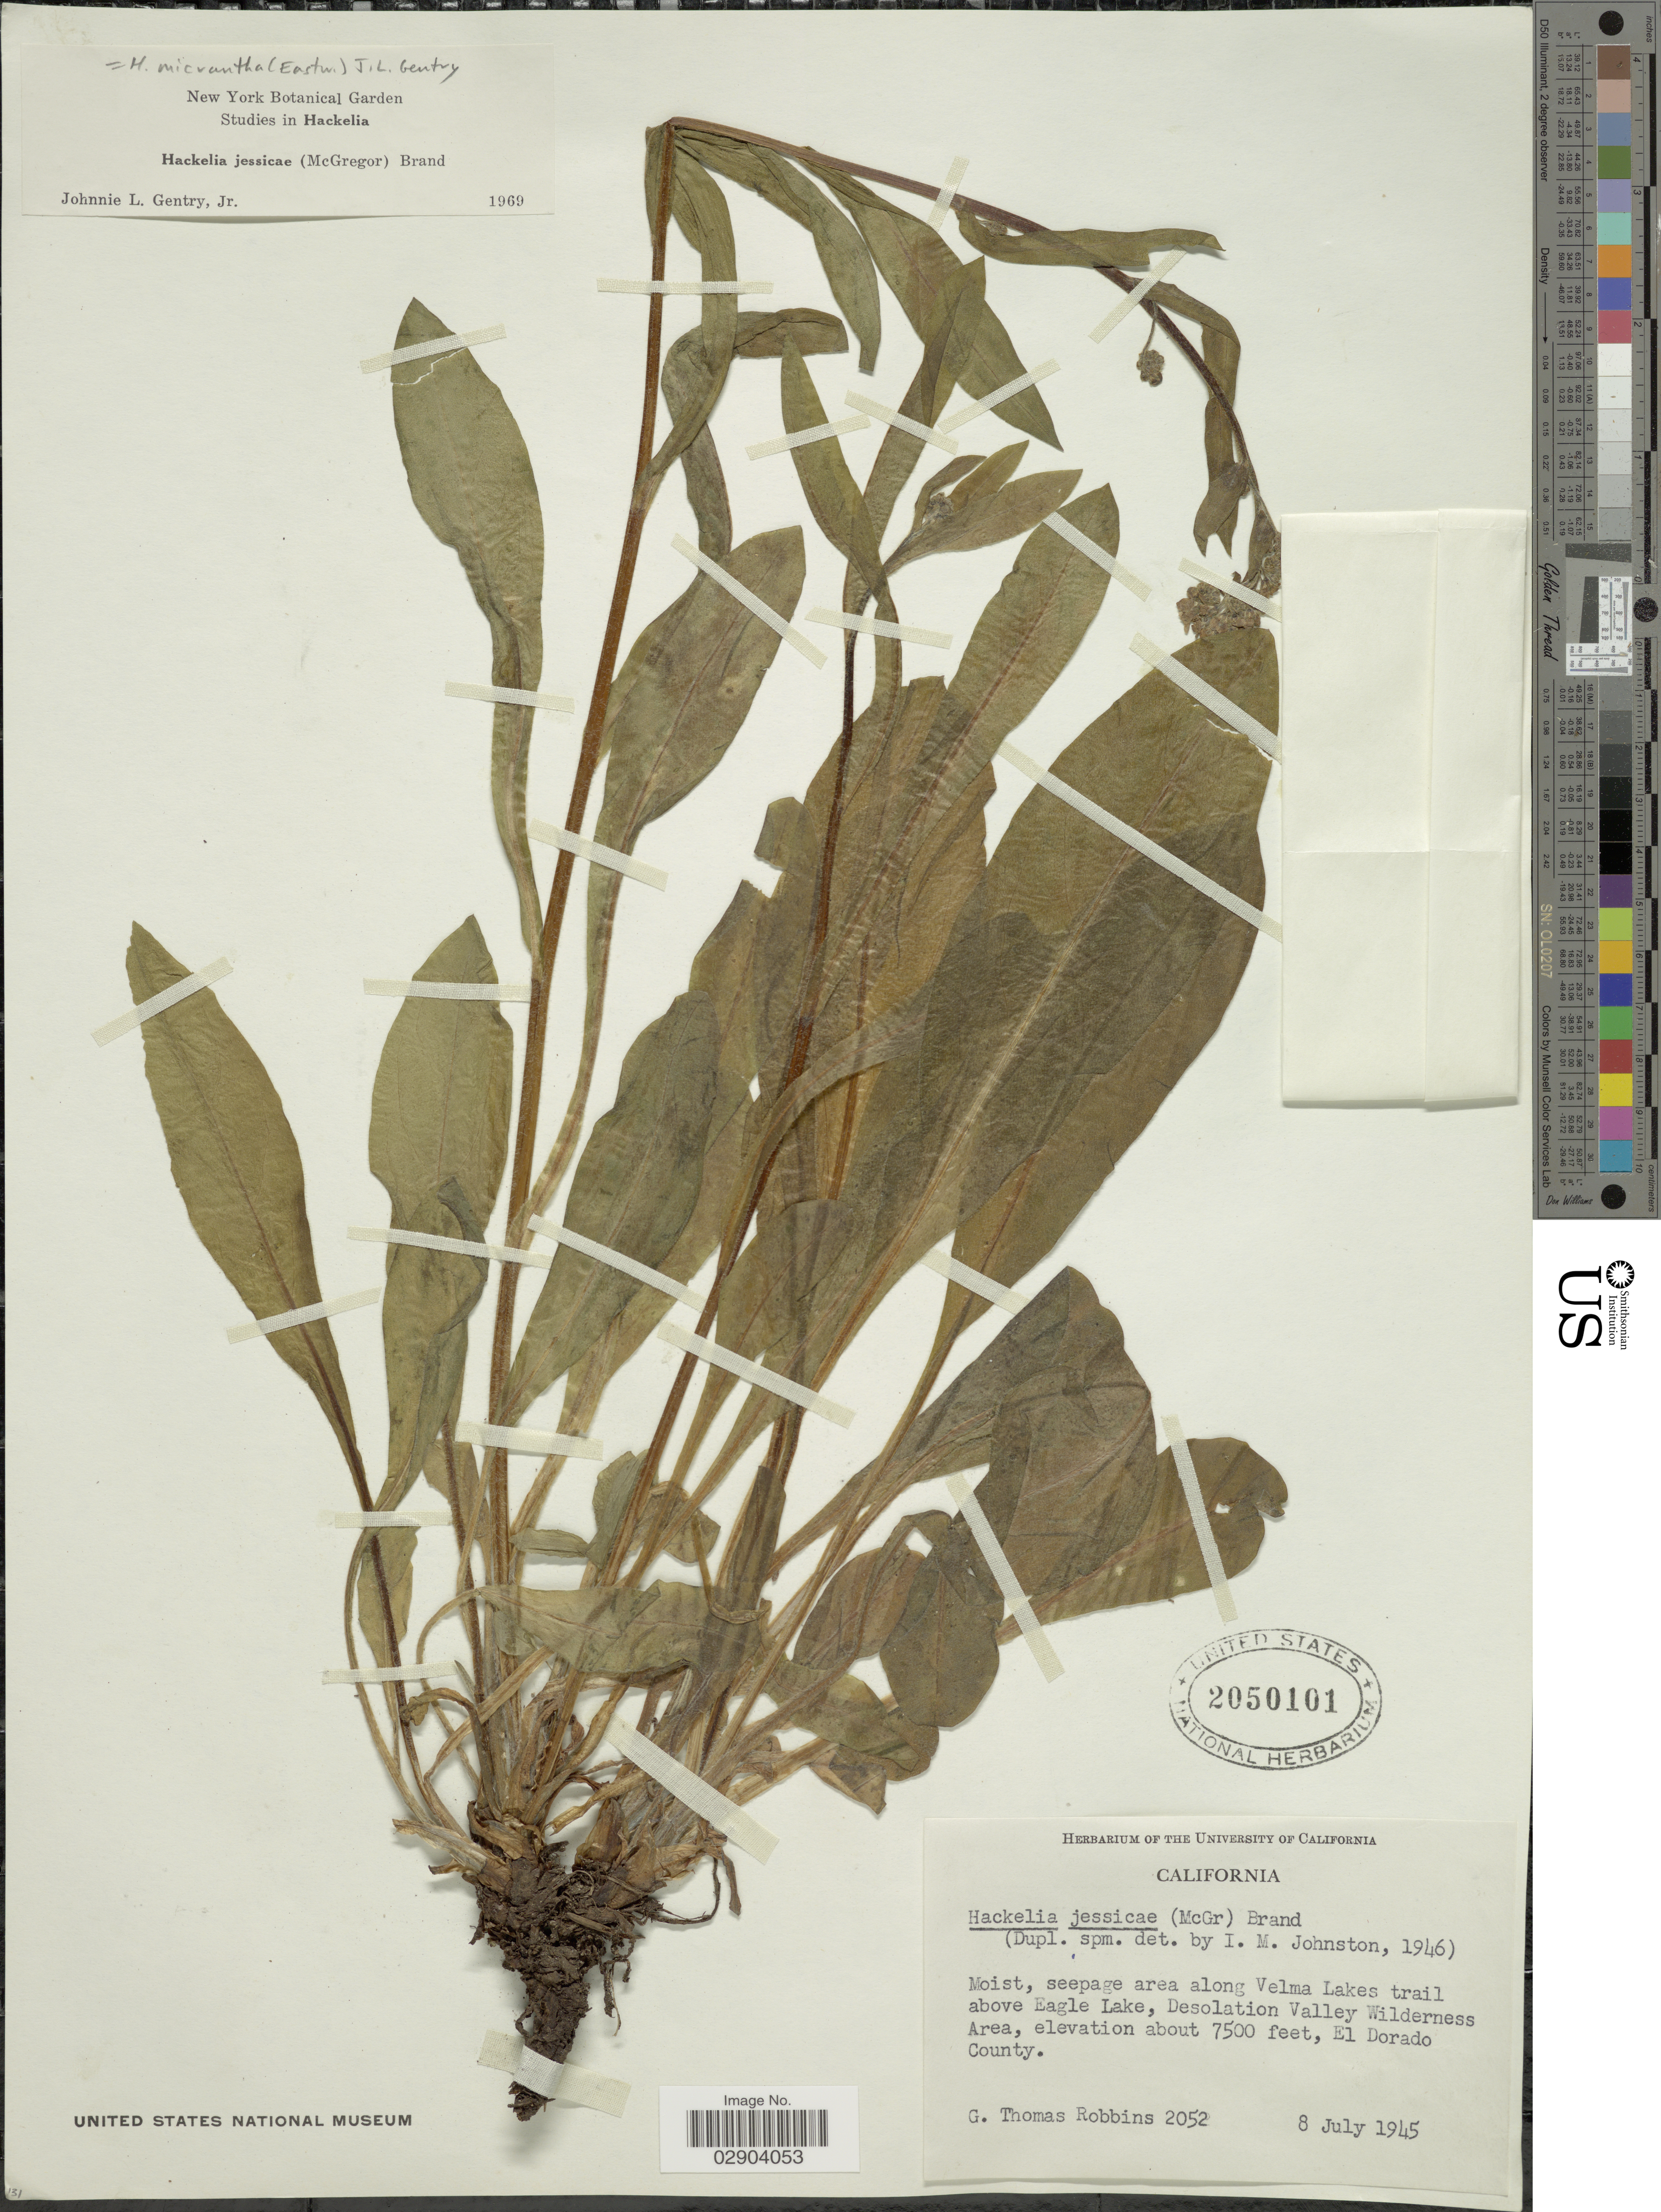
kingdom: Plantae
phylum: Tracheophyta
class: Magnoliopsida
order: Boraginales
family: Boraginaceae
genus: Hackelia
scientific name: Hackelia micrantha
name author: (Eastw.) J.L. Gentry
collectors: G. T. Robbins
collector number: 2052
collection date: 1945-07-08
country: United States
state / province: California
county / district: El Dorado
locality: Moist, seepage area along Velma Lakes trail above Eagle Lake, Desolation Valley Wilderness Area, El Dorado County.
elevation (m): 2286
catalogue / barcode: US 2050101